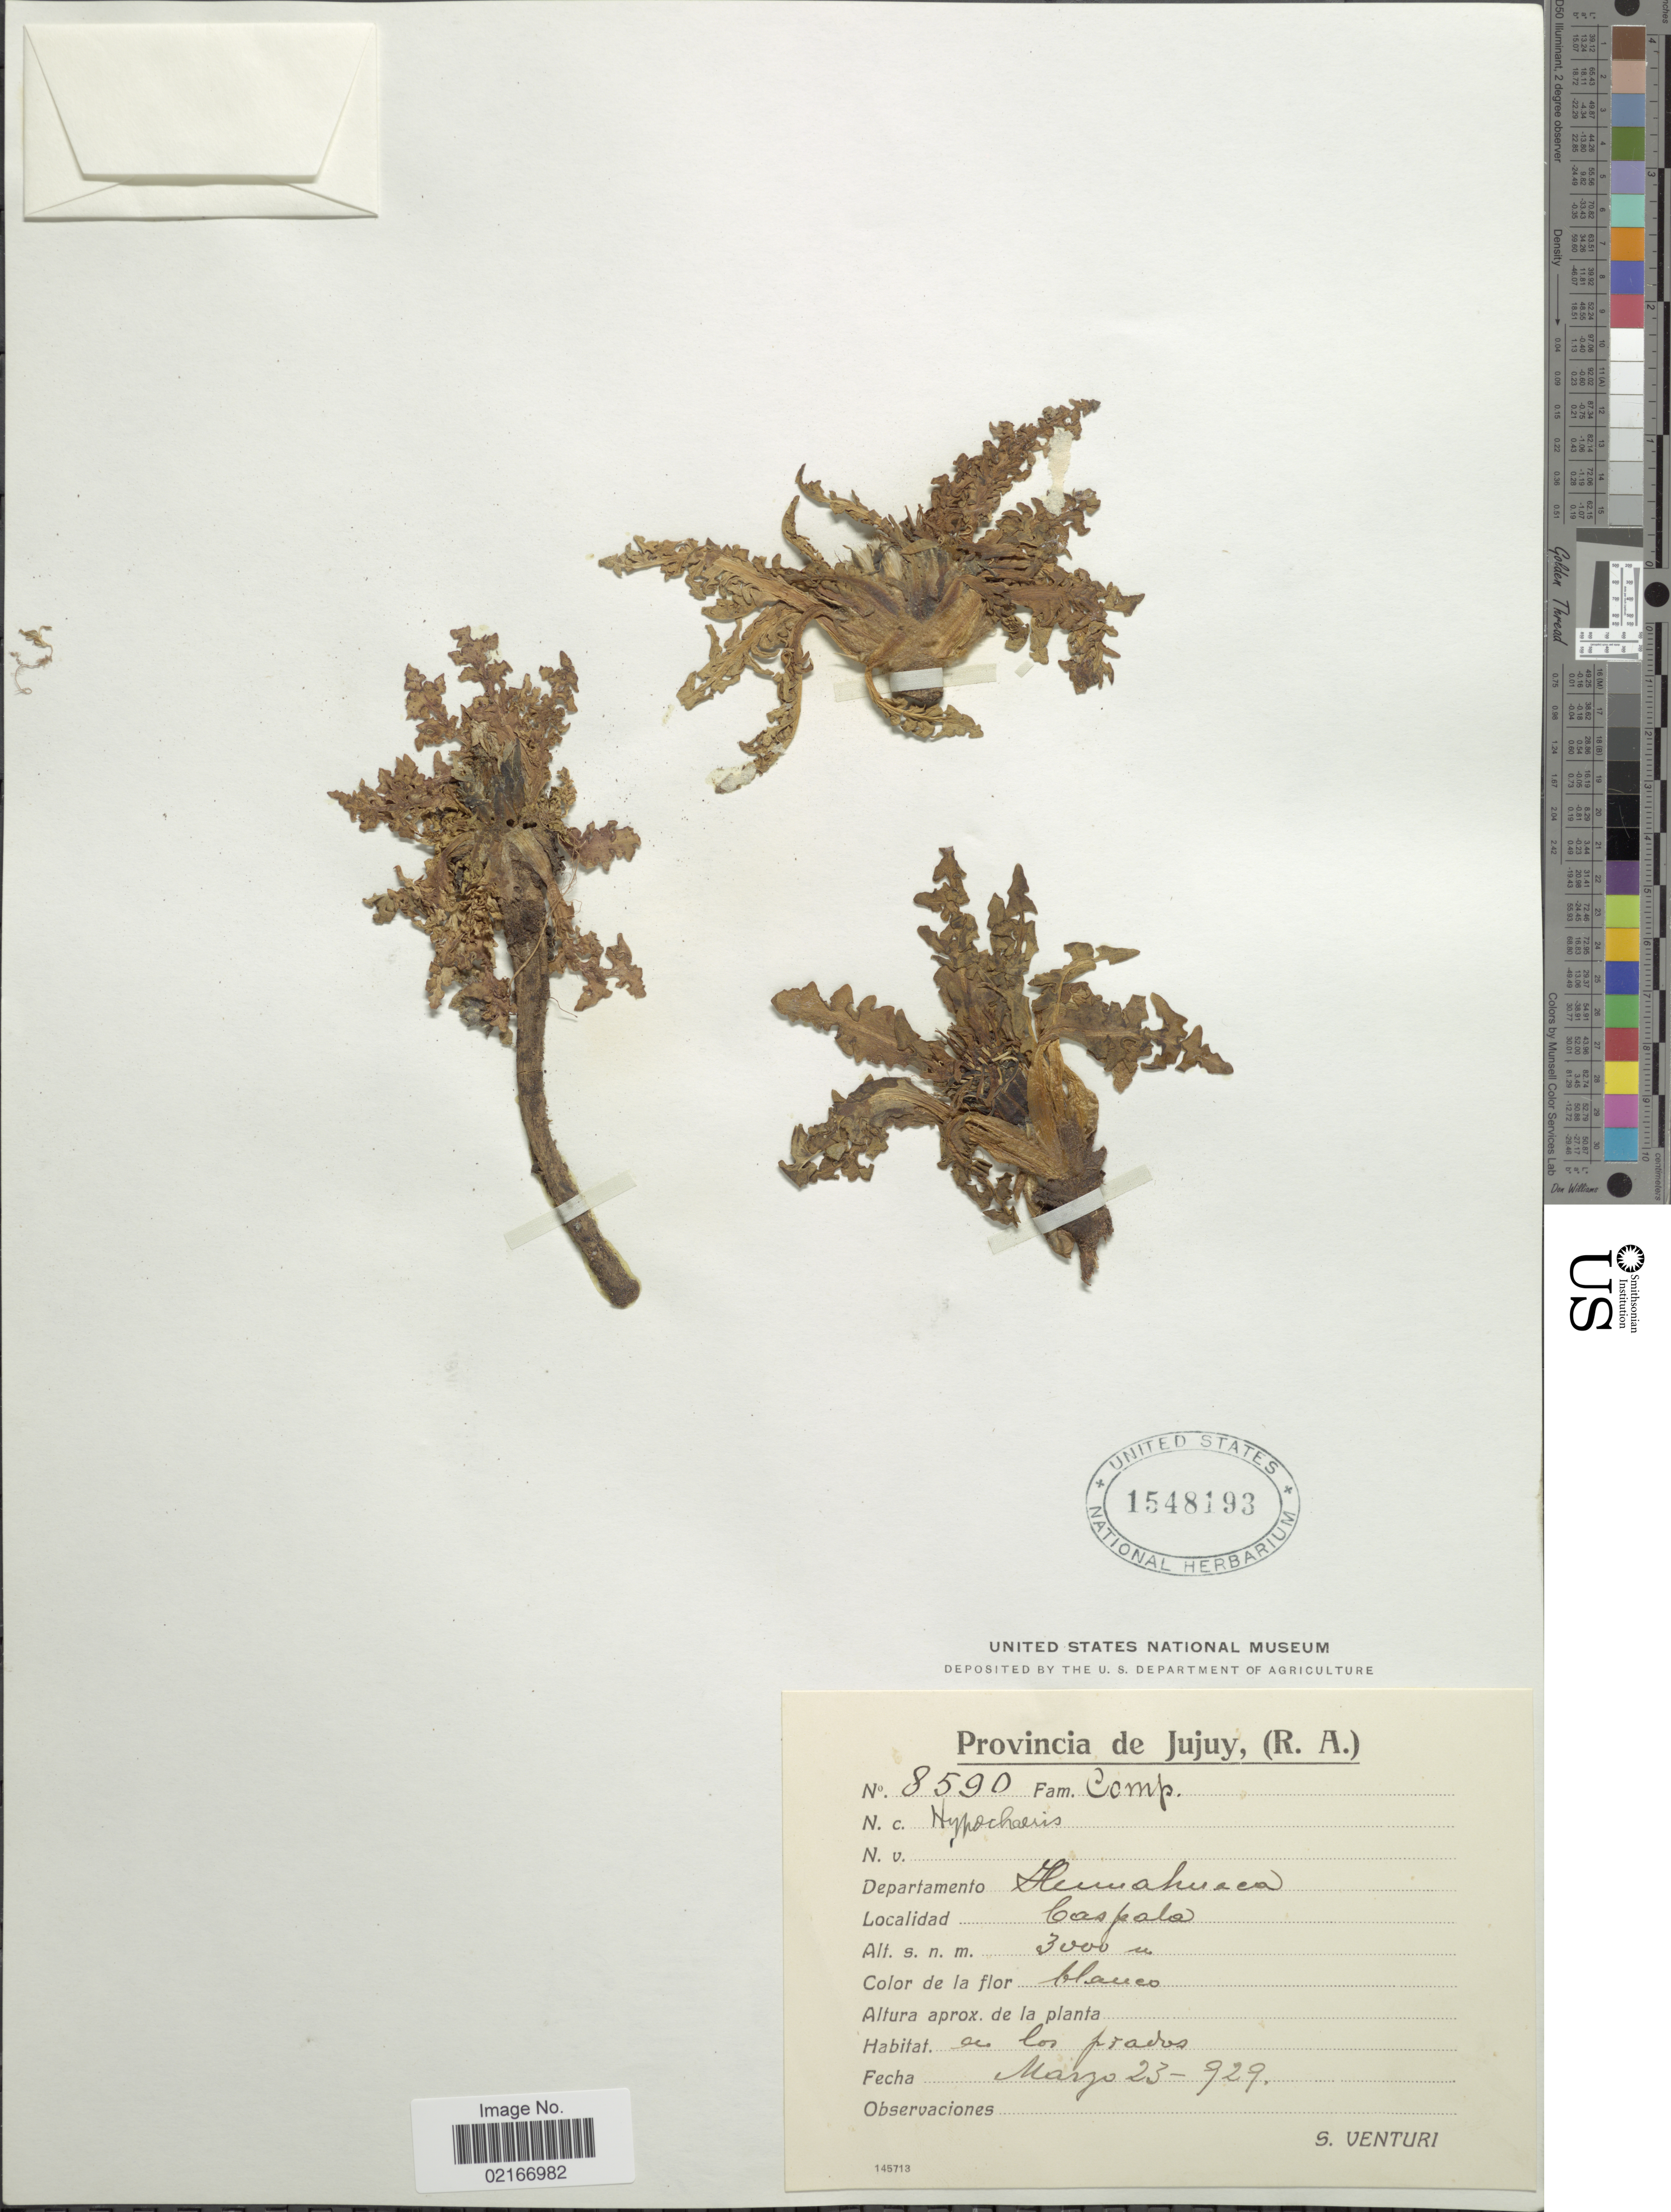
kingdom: Plantae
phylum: Tracheophyta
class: Magnoliopsida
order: Asterales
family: Asteraceae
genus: Hypochaeris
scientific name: Hypochaeris sp.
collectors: S. Venturi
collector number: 8590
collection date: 1929-05-23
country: Argentina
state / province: Jujuy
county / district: Humahuaca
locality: Caspalá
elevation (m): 3000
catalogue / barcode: US 1548193